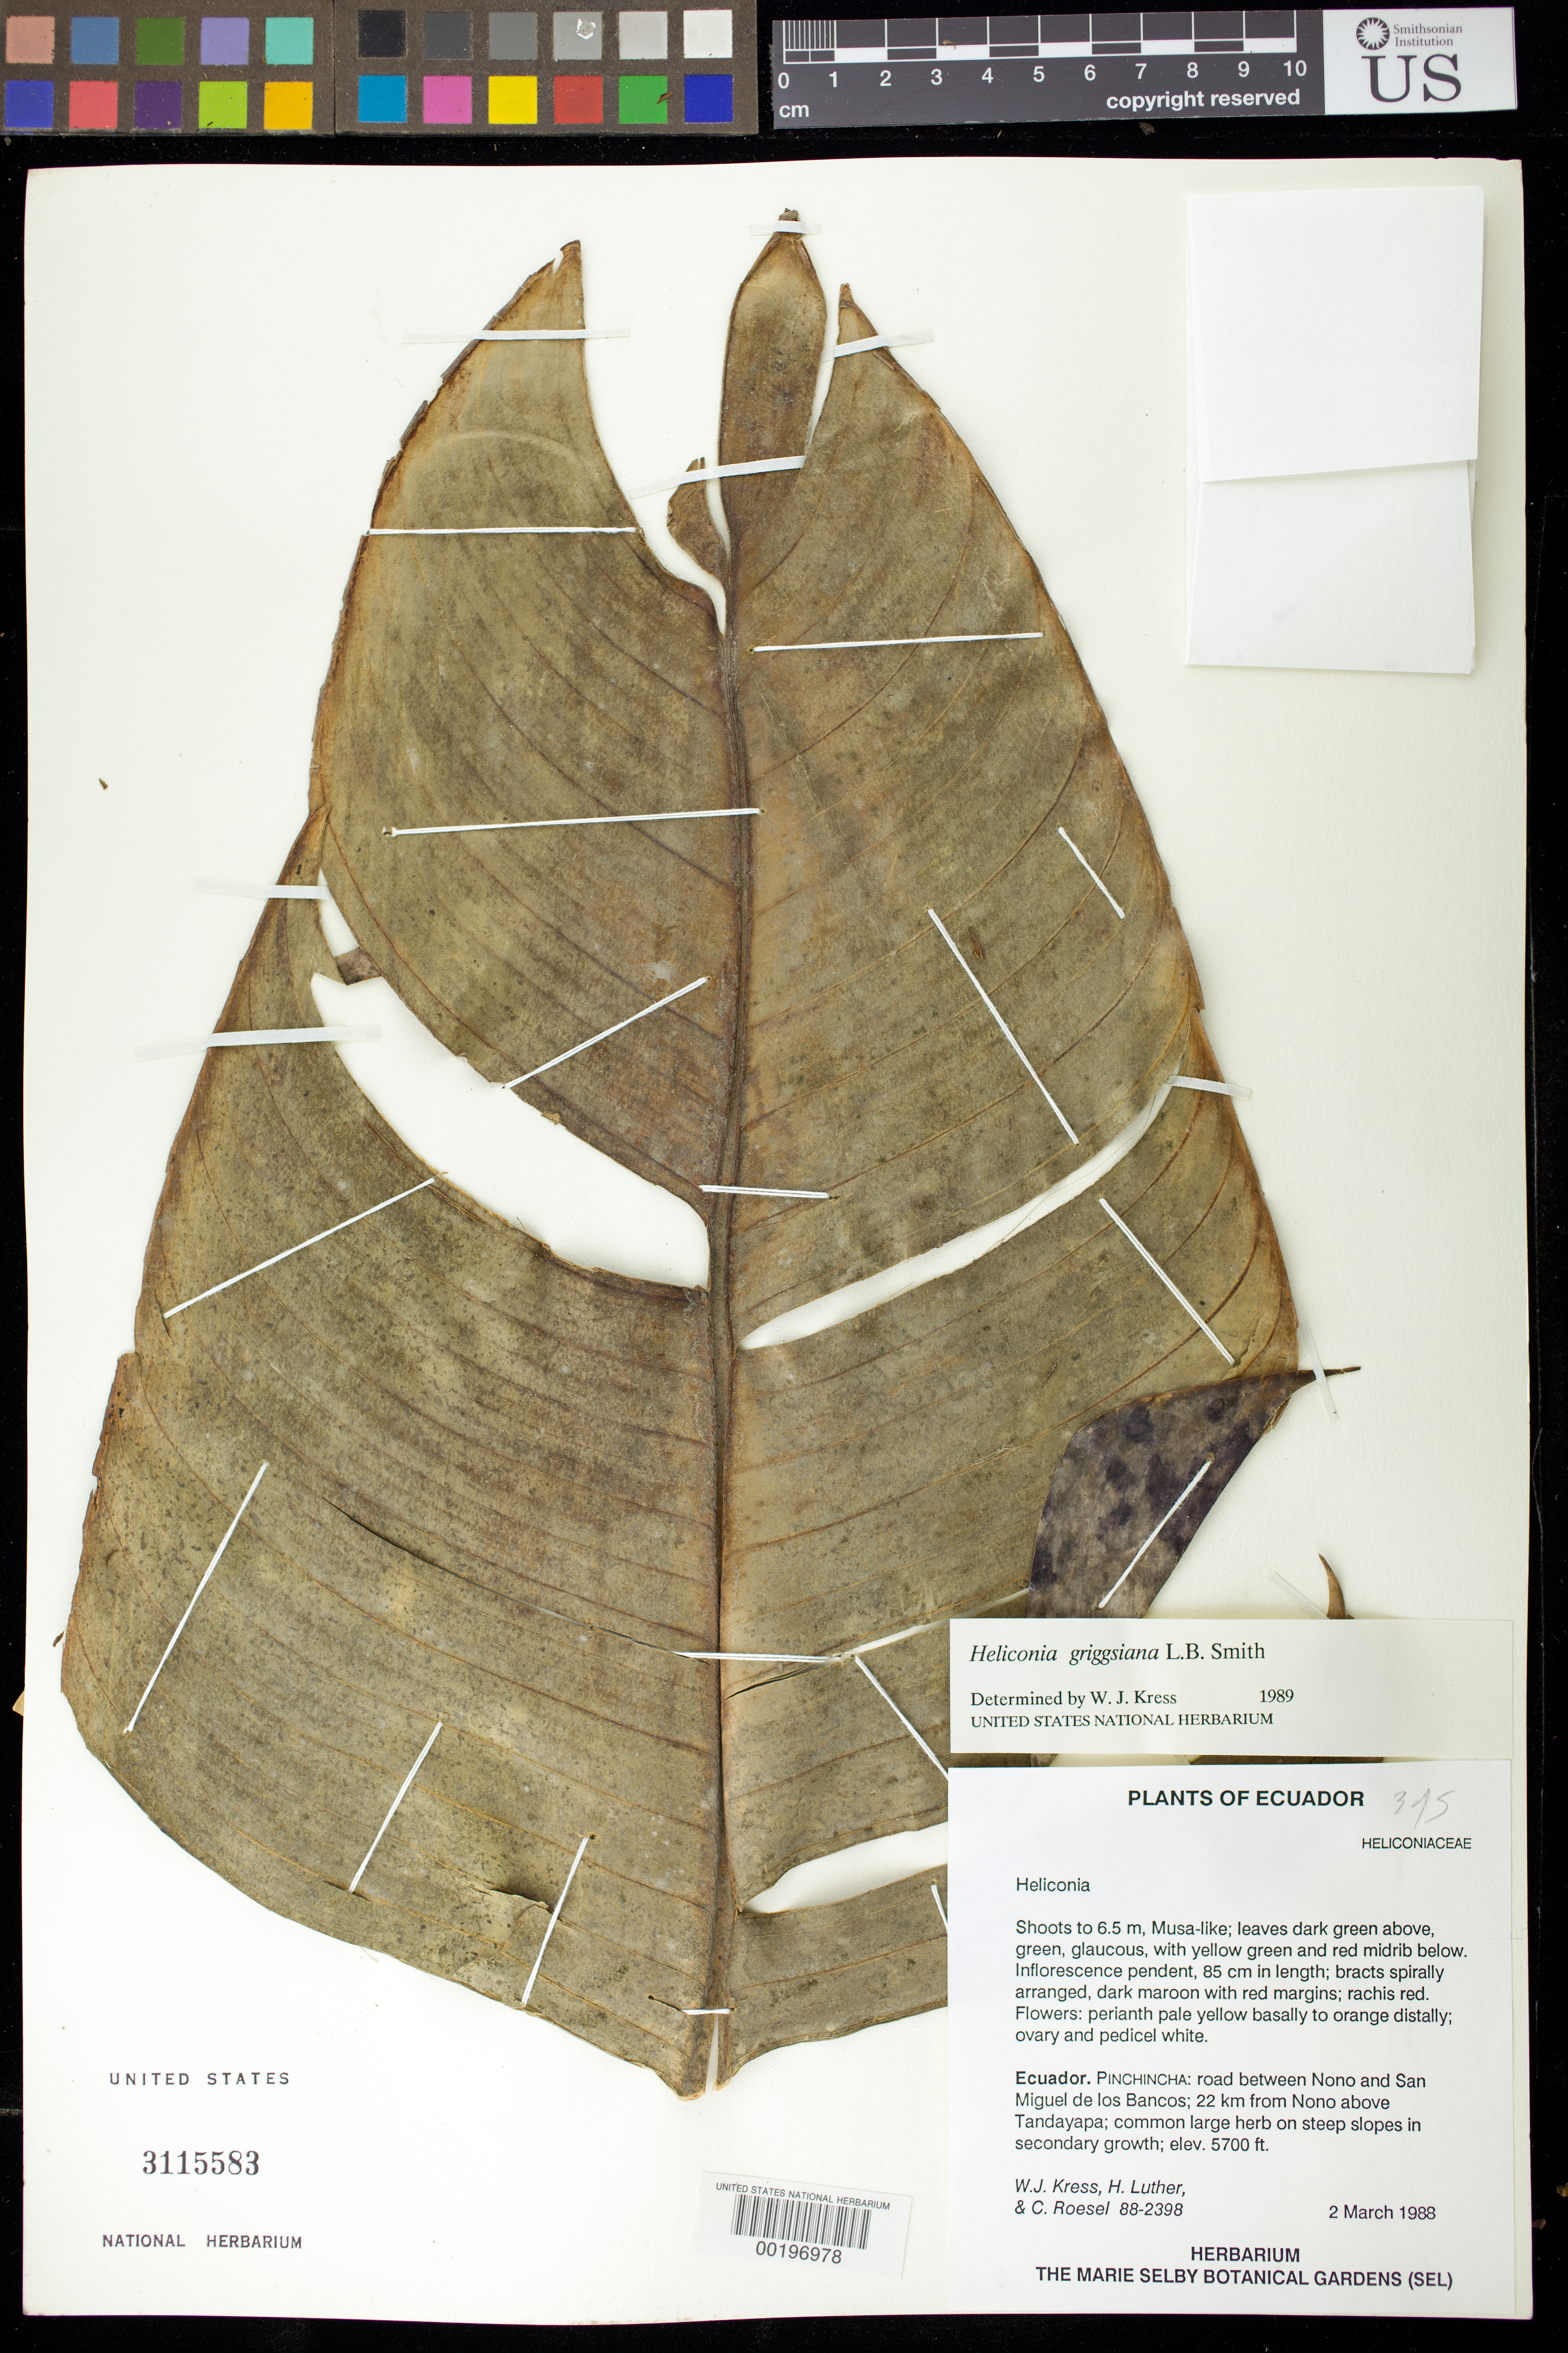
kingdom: Plantae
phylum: Tracheophyta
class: Liliopsida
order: Zingiberales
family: Heliconiaceae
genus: Heliconia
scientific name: Heliconia griggsiana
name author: L.B. Sm.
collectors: W. J. Kress, Harry E. Luther & C. S. Roesel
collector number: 88-2398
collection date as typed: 02 Mar 1988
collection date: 1988-03-02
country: Ecuador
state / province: Pichincha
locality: Road between nono and Sal Miguel de los Bancos, 22 km from nono above tandayapa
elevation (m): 1737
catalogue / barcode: US 3115583